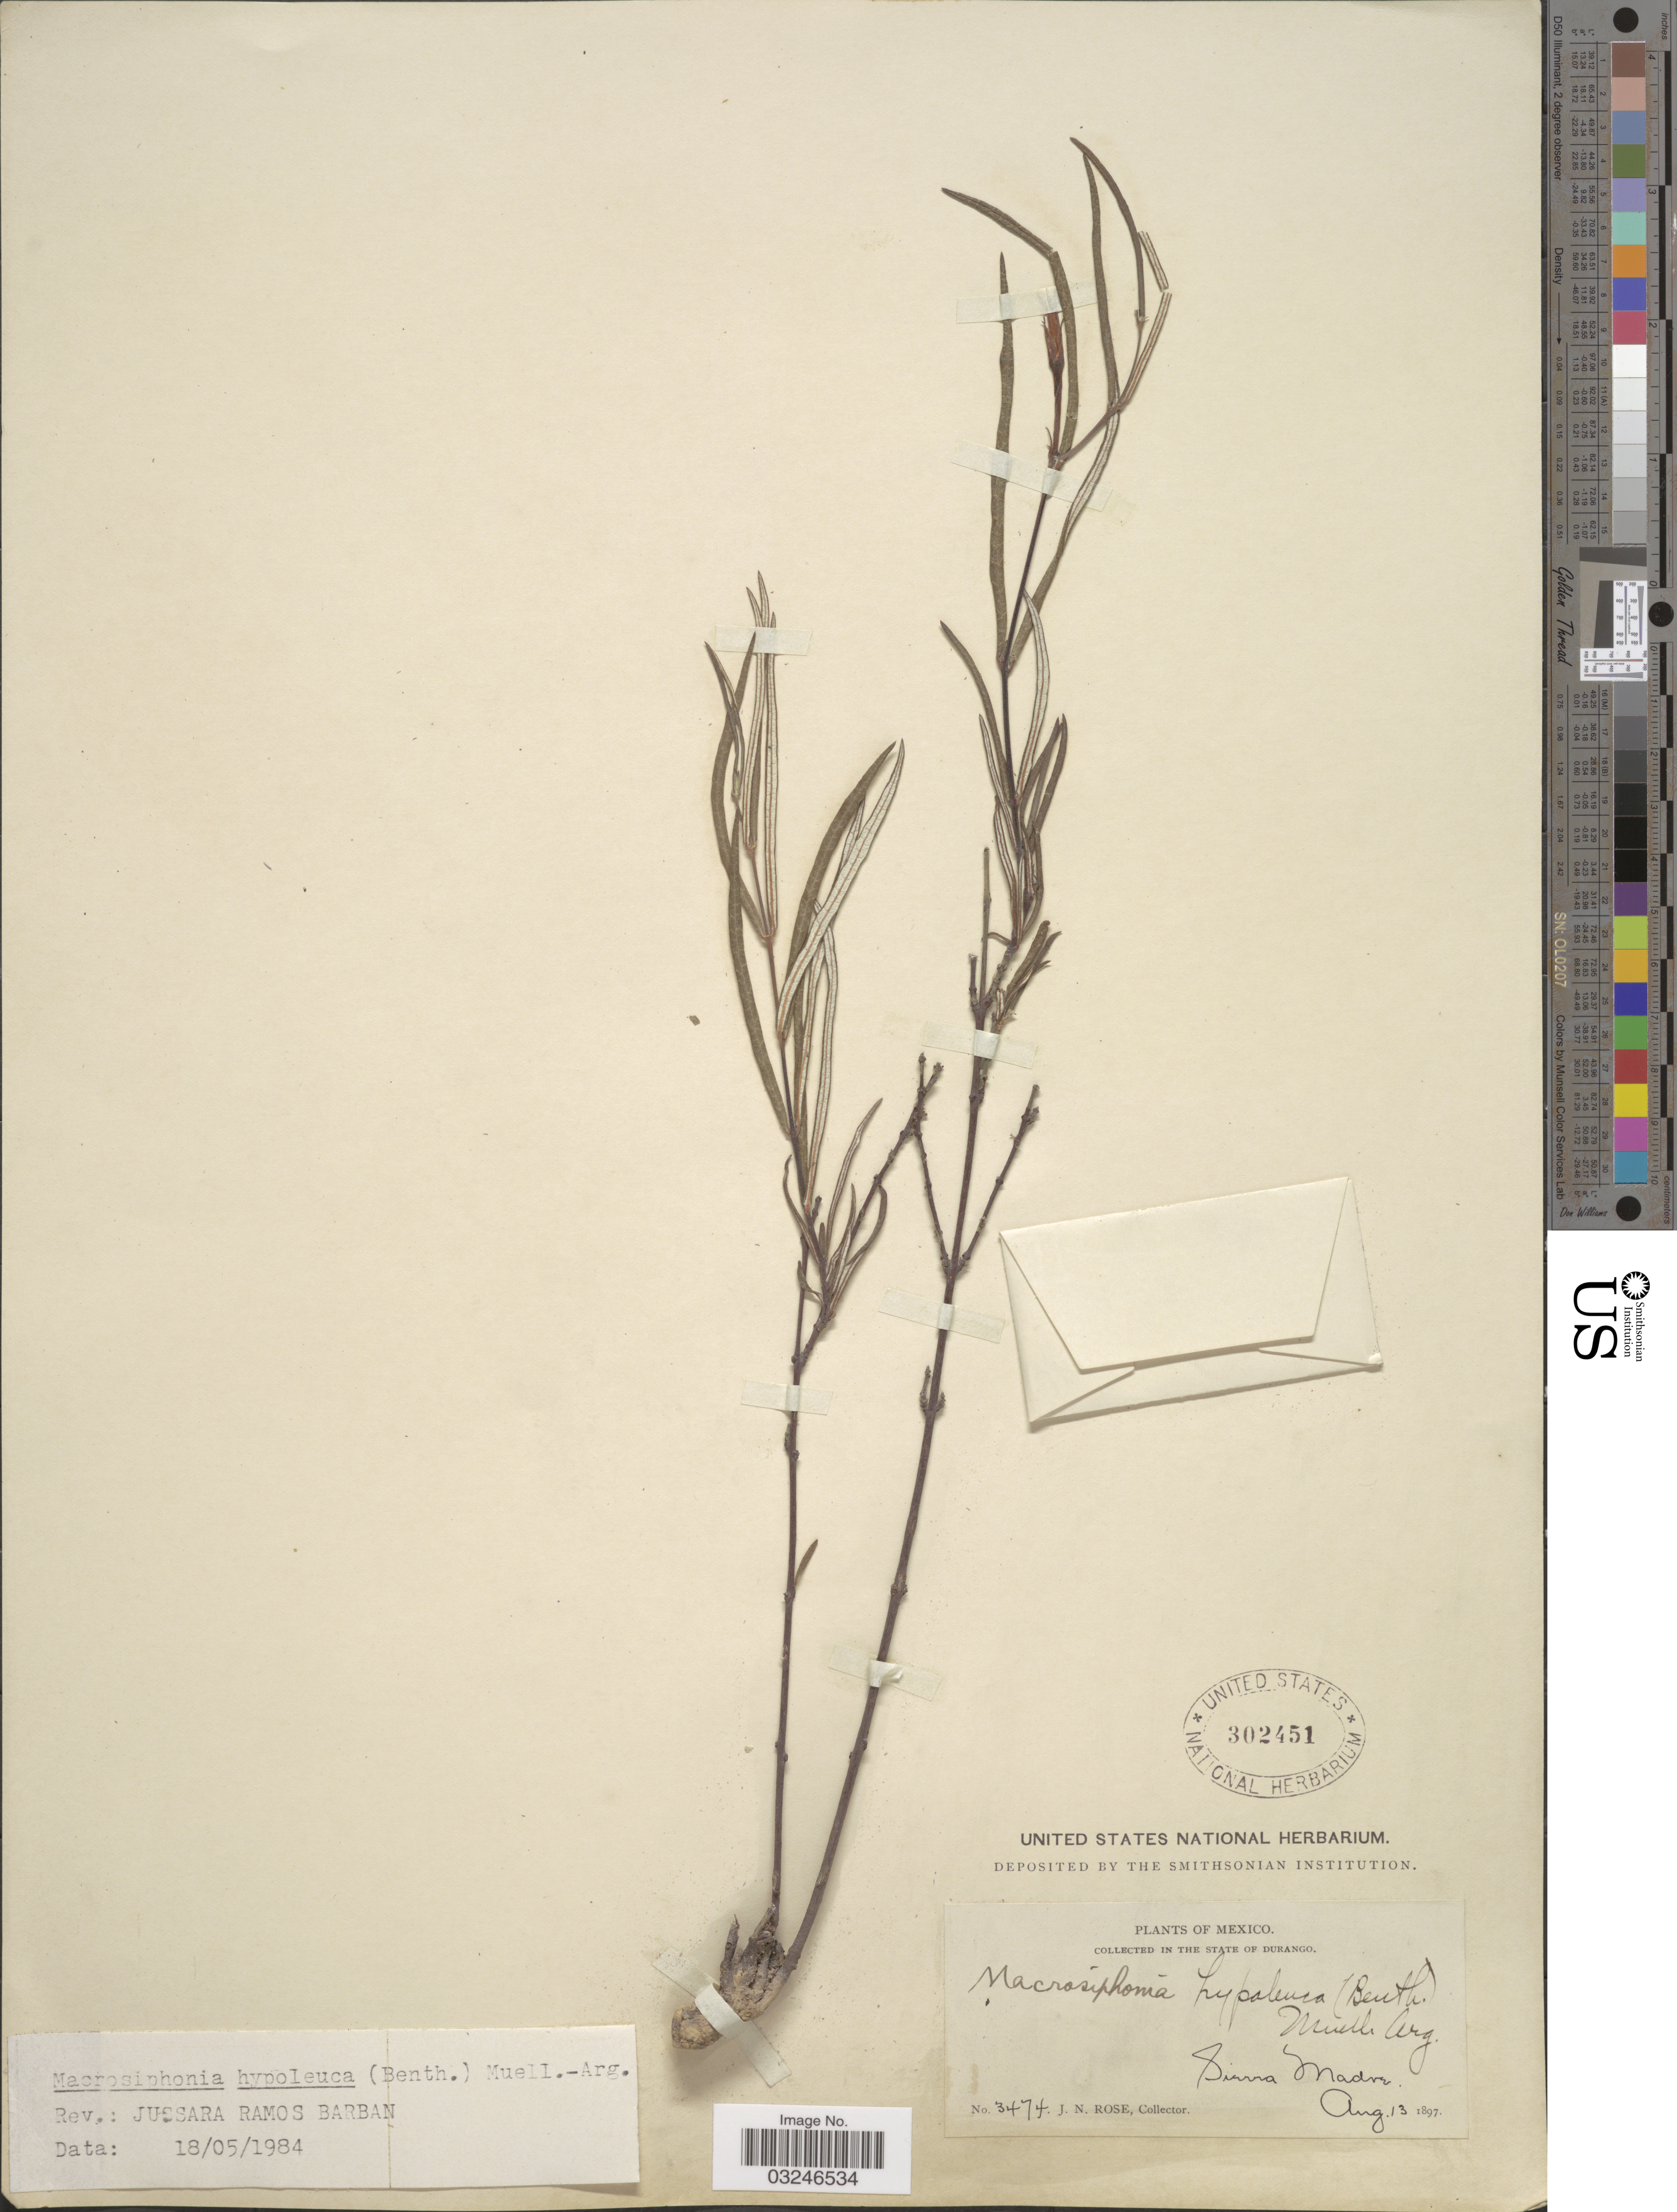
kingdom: Plantae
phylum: Tracheophyta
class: Magnoliopsida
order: Gentianales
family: Apocynaceae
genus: Macrosiphonia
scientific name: Macrosiphonia hypoleuca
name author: (Benth.) Müll. Arg.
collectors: J. N. Rose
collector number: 3474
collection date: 1897-08-13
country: Mexico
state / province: Durango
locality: In the State of Durango. Sierra Madre.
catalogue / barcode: US 302451